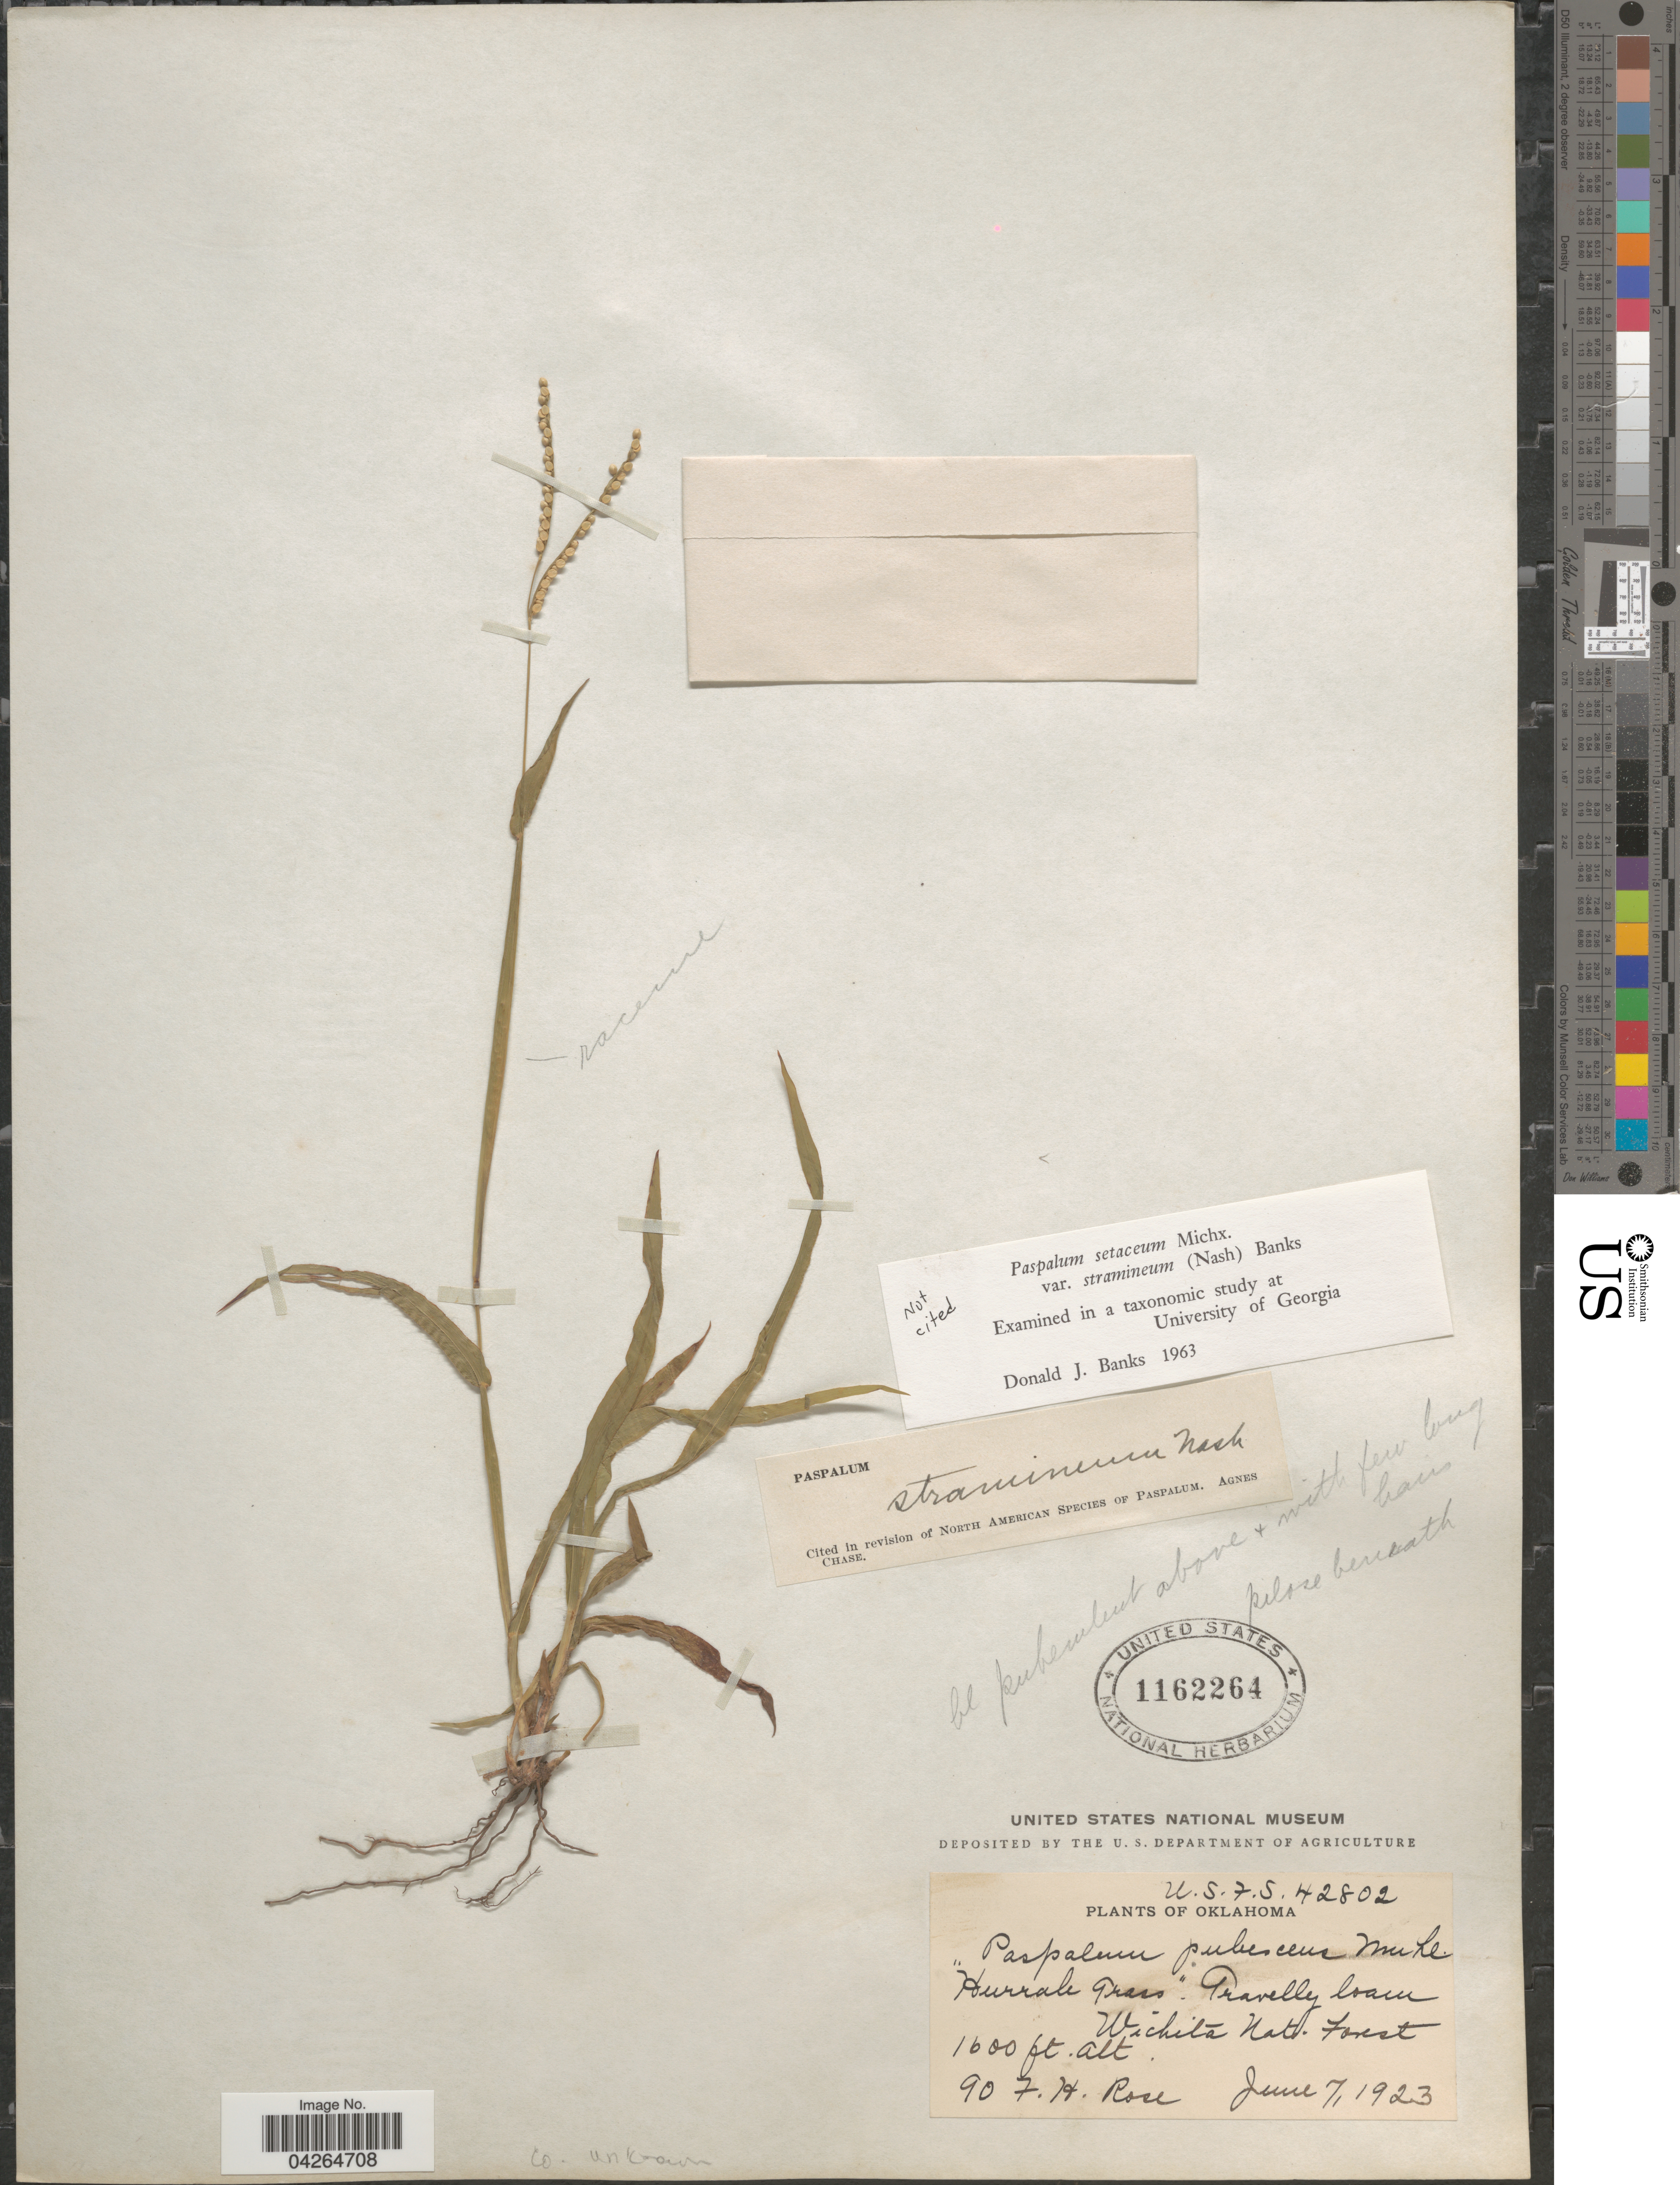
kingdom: Plantae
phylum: Tracheophyta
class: Liliopsida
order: Poales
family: Poaceae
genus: Paspalum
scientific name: Paspalum setaceum var. stramineum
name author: (Nash) D.J. Banks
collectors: F. H. Rose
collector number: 90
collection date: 1923-06-07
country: United States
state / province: Oklahoma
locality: Wichita Nat. Forest.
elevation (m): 488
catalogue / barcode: US 1162264